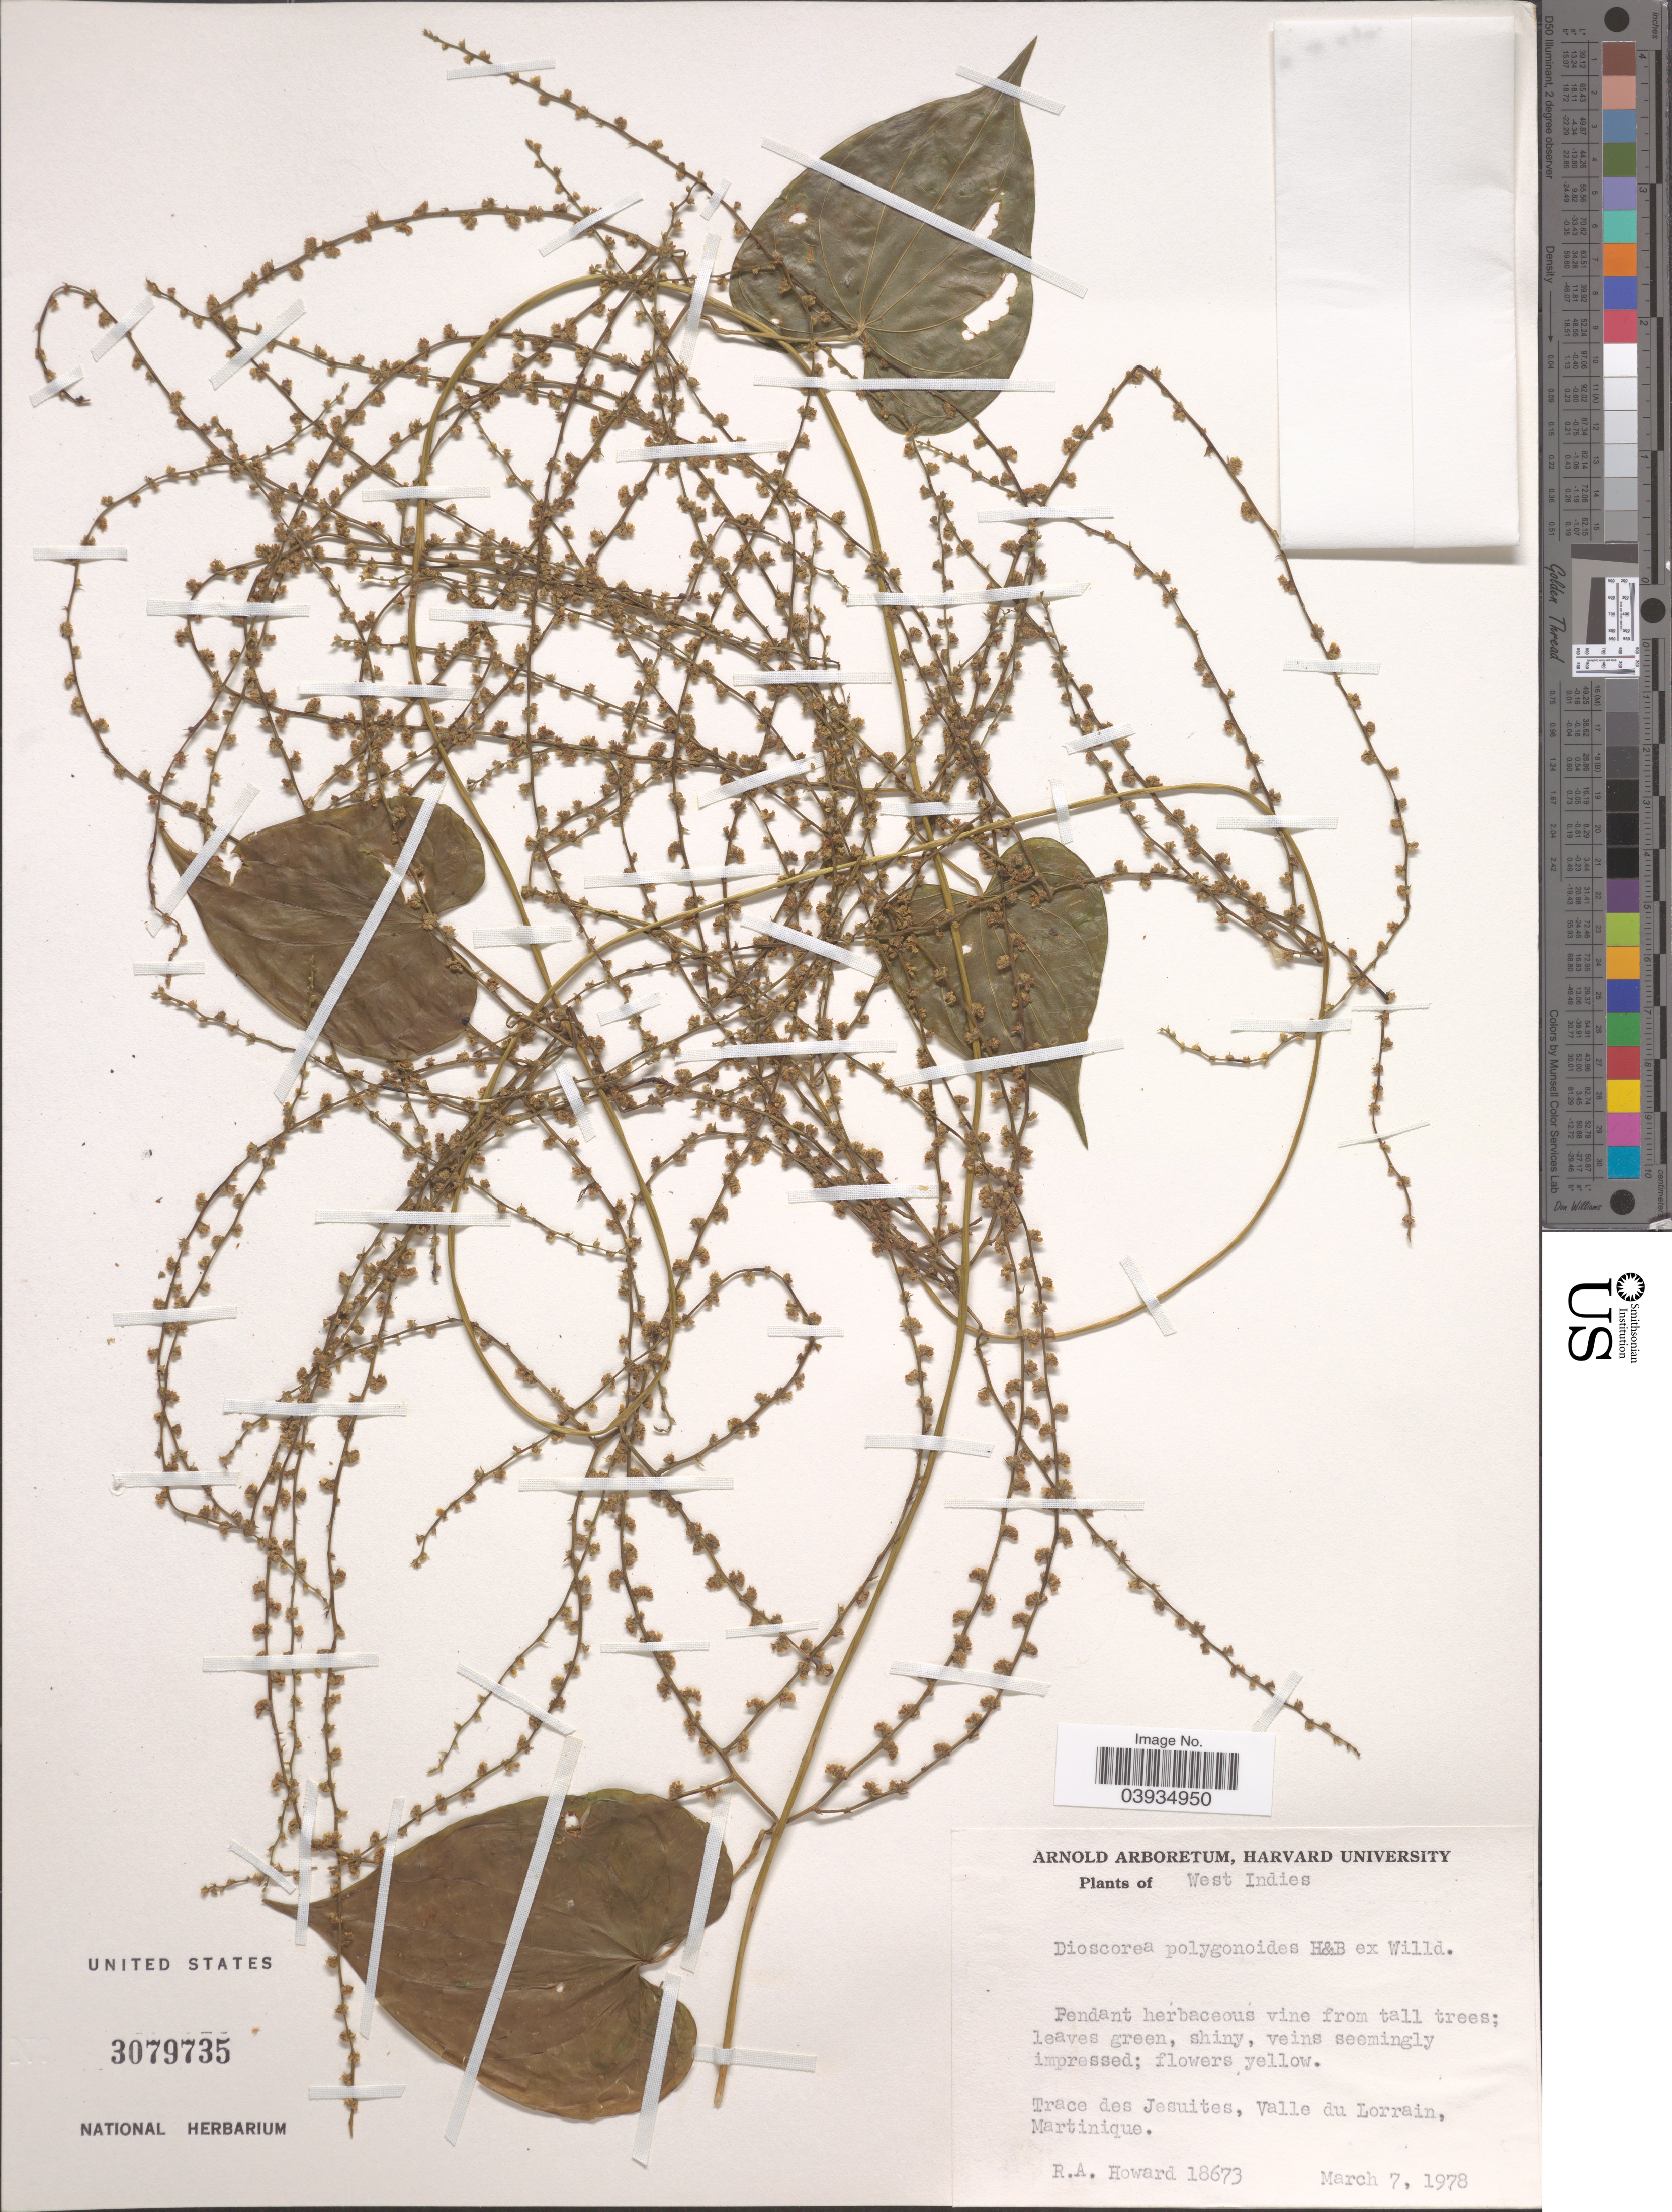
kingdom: Plantae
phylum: Tracheophyta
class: Liliopsida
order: Dioscoreales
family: Dioscoreaceae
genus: Dioscorea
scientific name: Dioscorea polygonoides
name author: Humb. & Bonpl. ex Willd.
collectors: R. A. Howard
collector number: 18673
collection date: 1978-03-07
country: Martinique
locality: West Indies. Trace des Jesuites, Valle du Lorrain.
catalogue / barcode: US 3079735